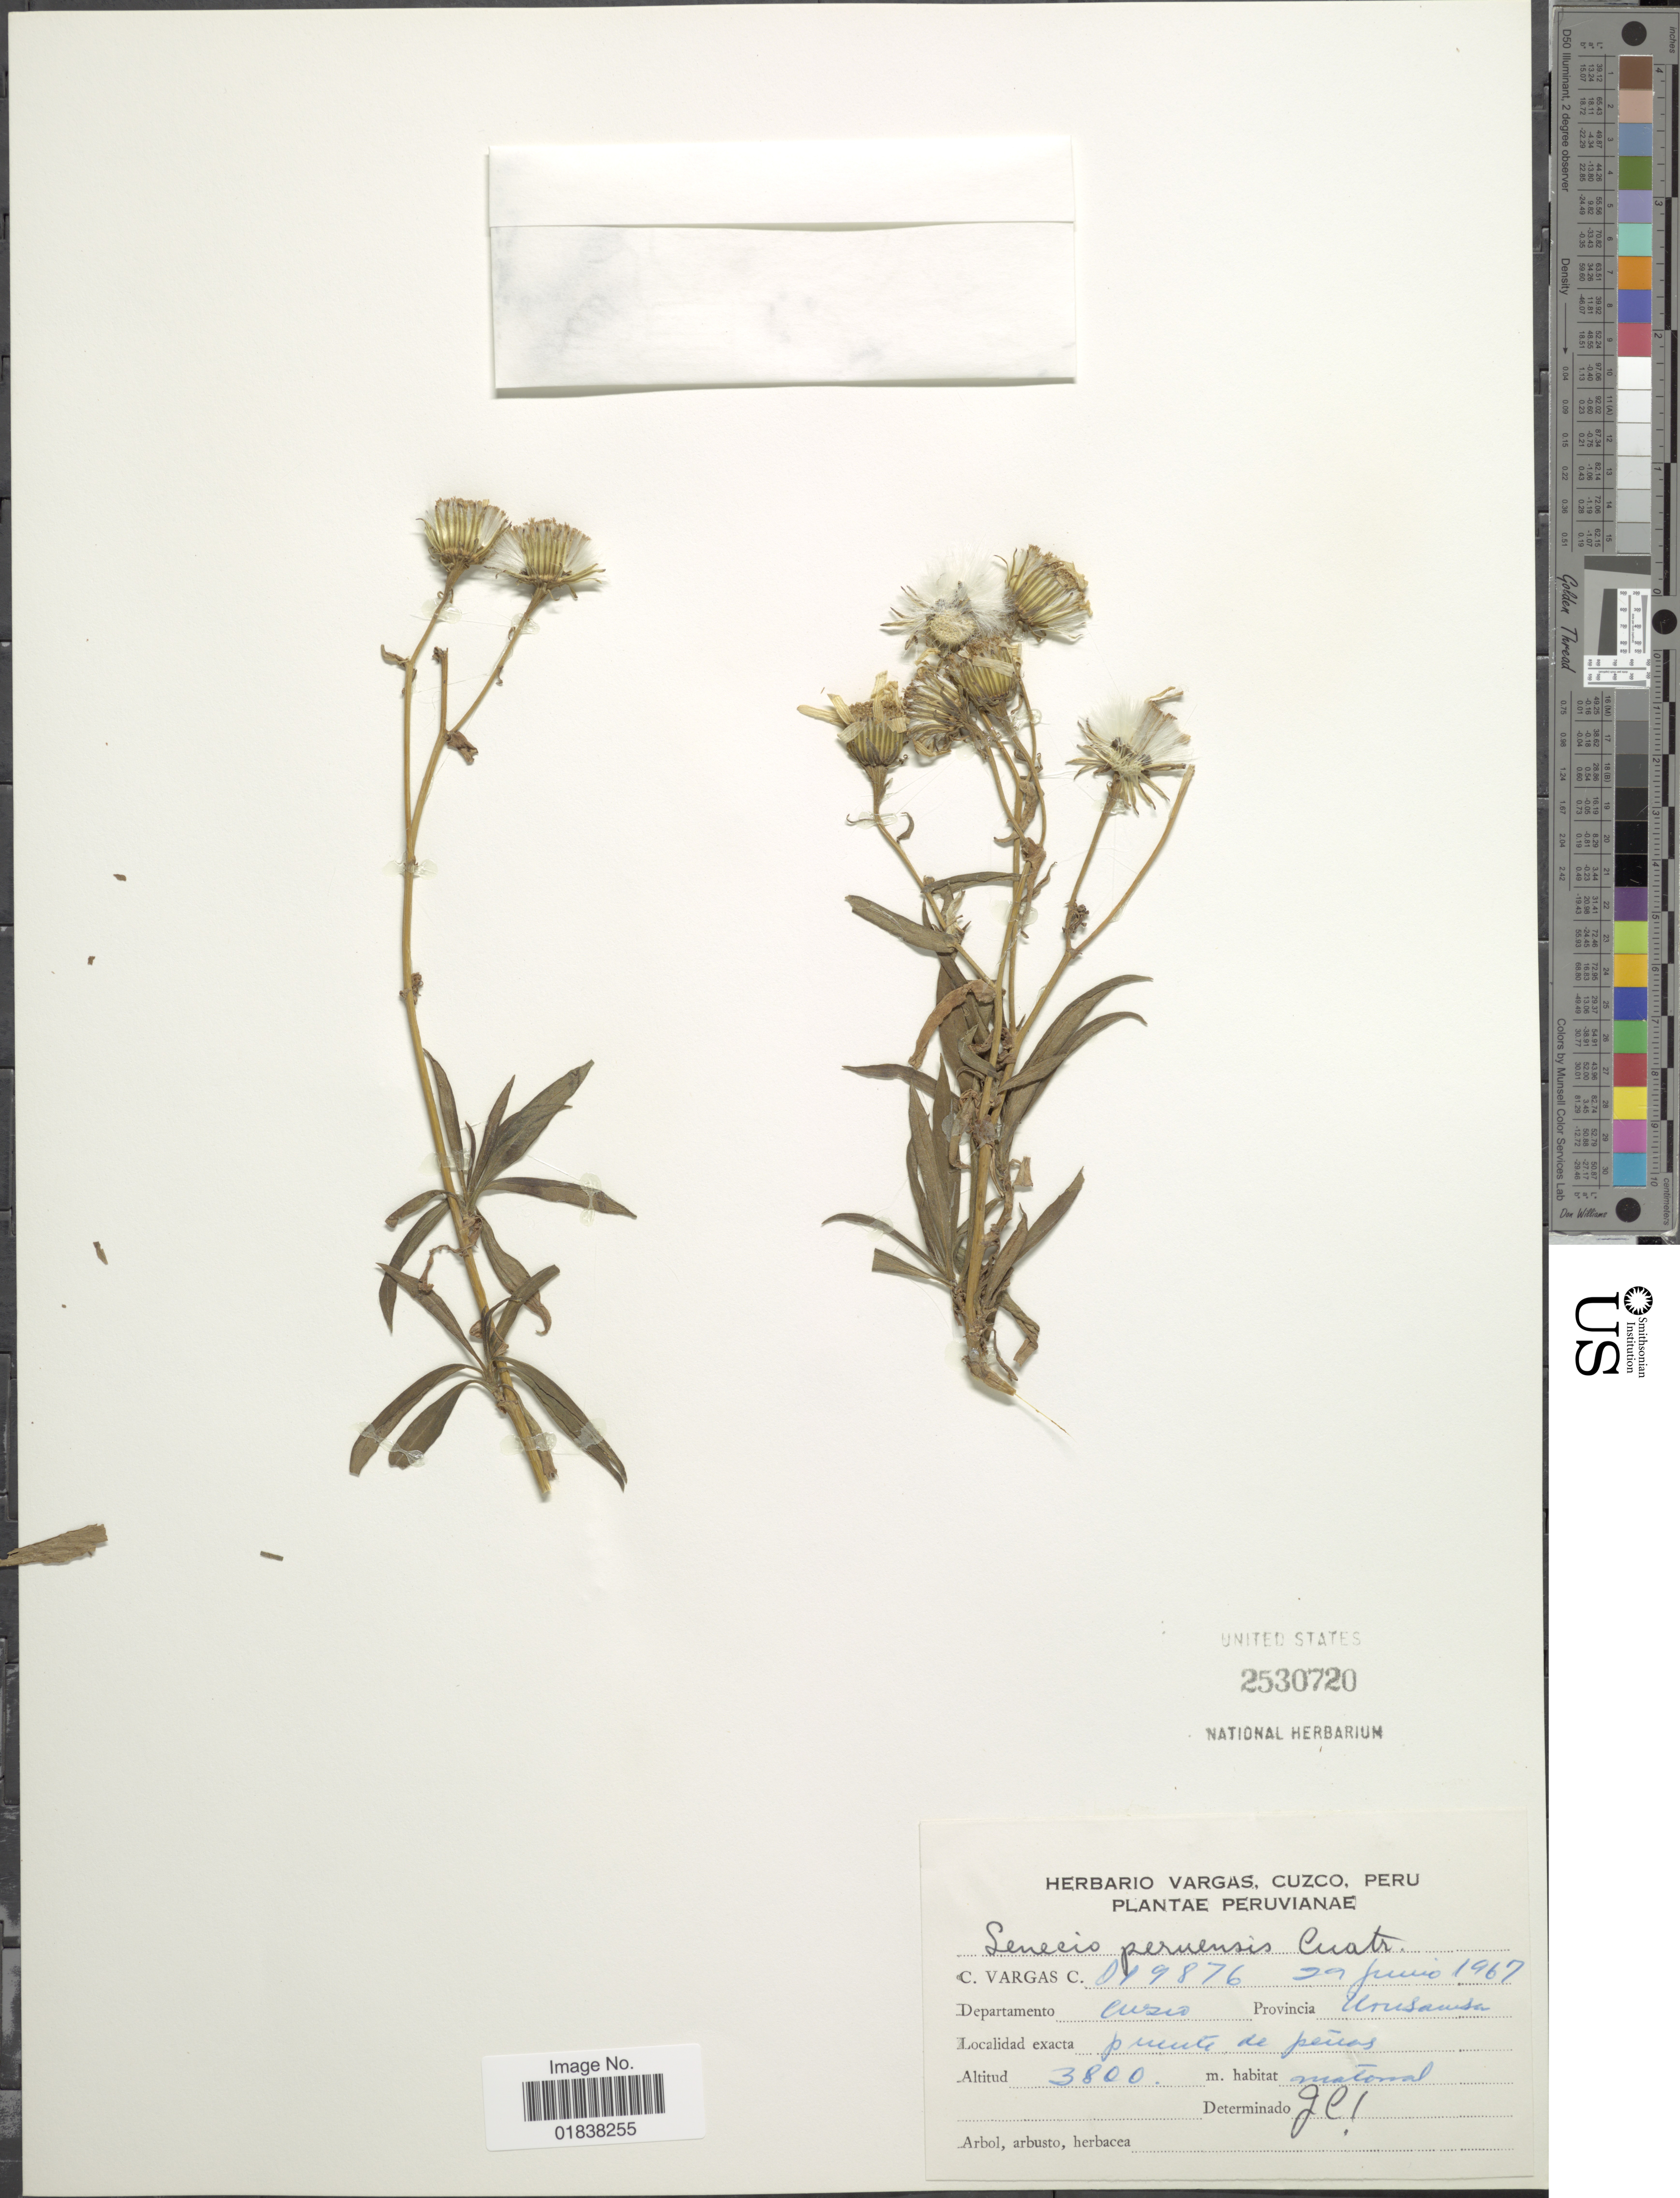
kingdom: Plantae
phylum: Tracheophyta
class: Magnoliopsida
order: Asterales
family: Asteraceae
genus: Senecio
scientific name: Senecio peruensis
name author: Cuatrec.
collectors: C. Vargas Calderón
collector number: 019876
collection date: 1967-06-29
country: Peru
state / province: Cusco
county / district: Urubamba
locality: puente de penas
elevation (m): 3800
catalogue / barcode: US 2530720